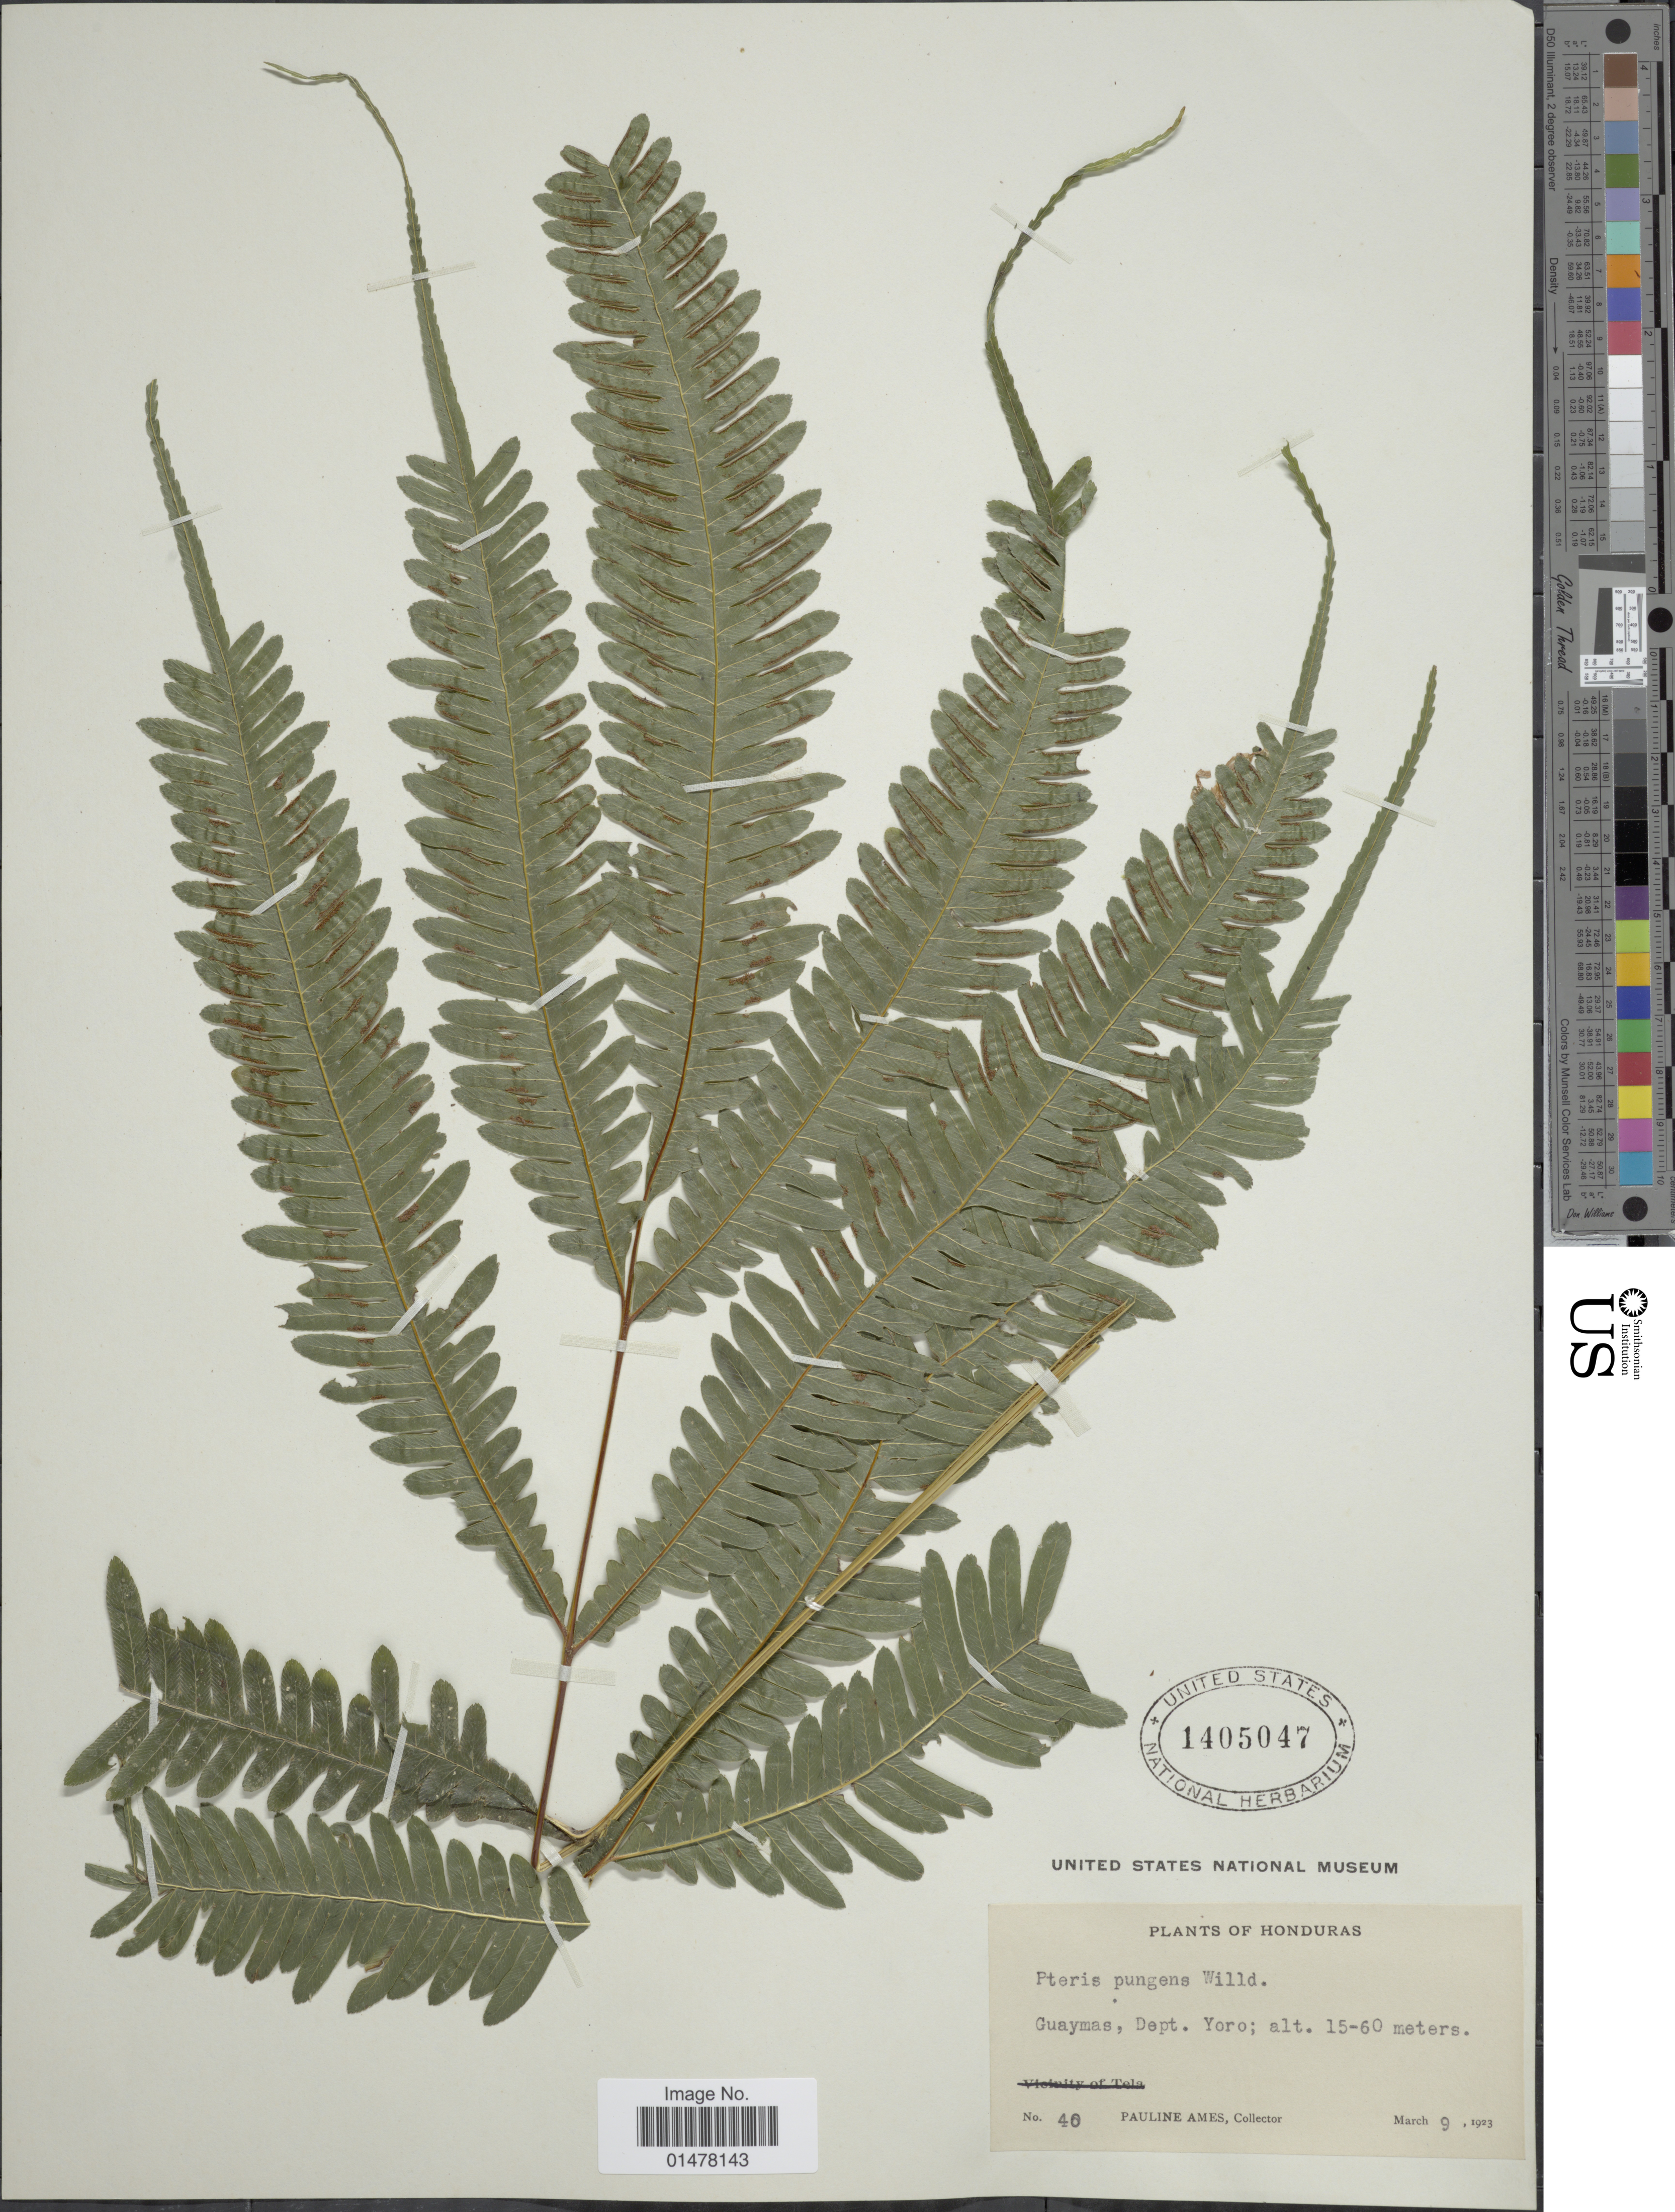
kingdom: Plantae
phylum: Tracheophyta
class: Polypodiopsida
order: Polypodiales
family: Pteridaceae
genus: Pteris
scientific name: Pteris pungens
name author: Willd.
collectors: P. Ames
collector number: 40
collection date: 1923-03-09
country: Honduras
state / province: Yoro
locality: Plants of Honduras, Guaymas, dept. Yoro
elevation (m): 15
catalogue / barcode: US 1405047